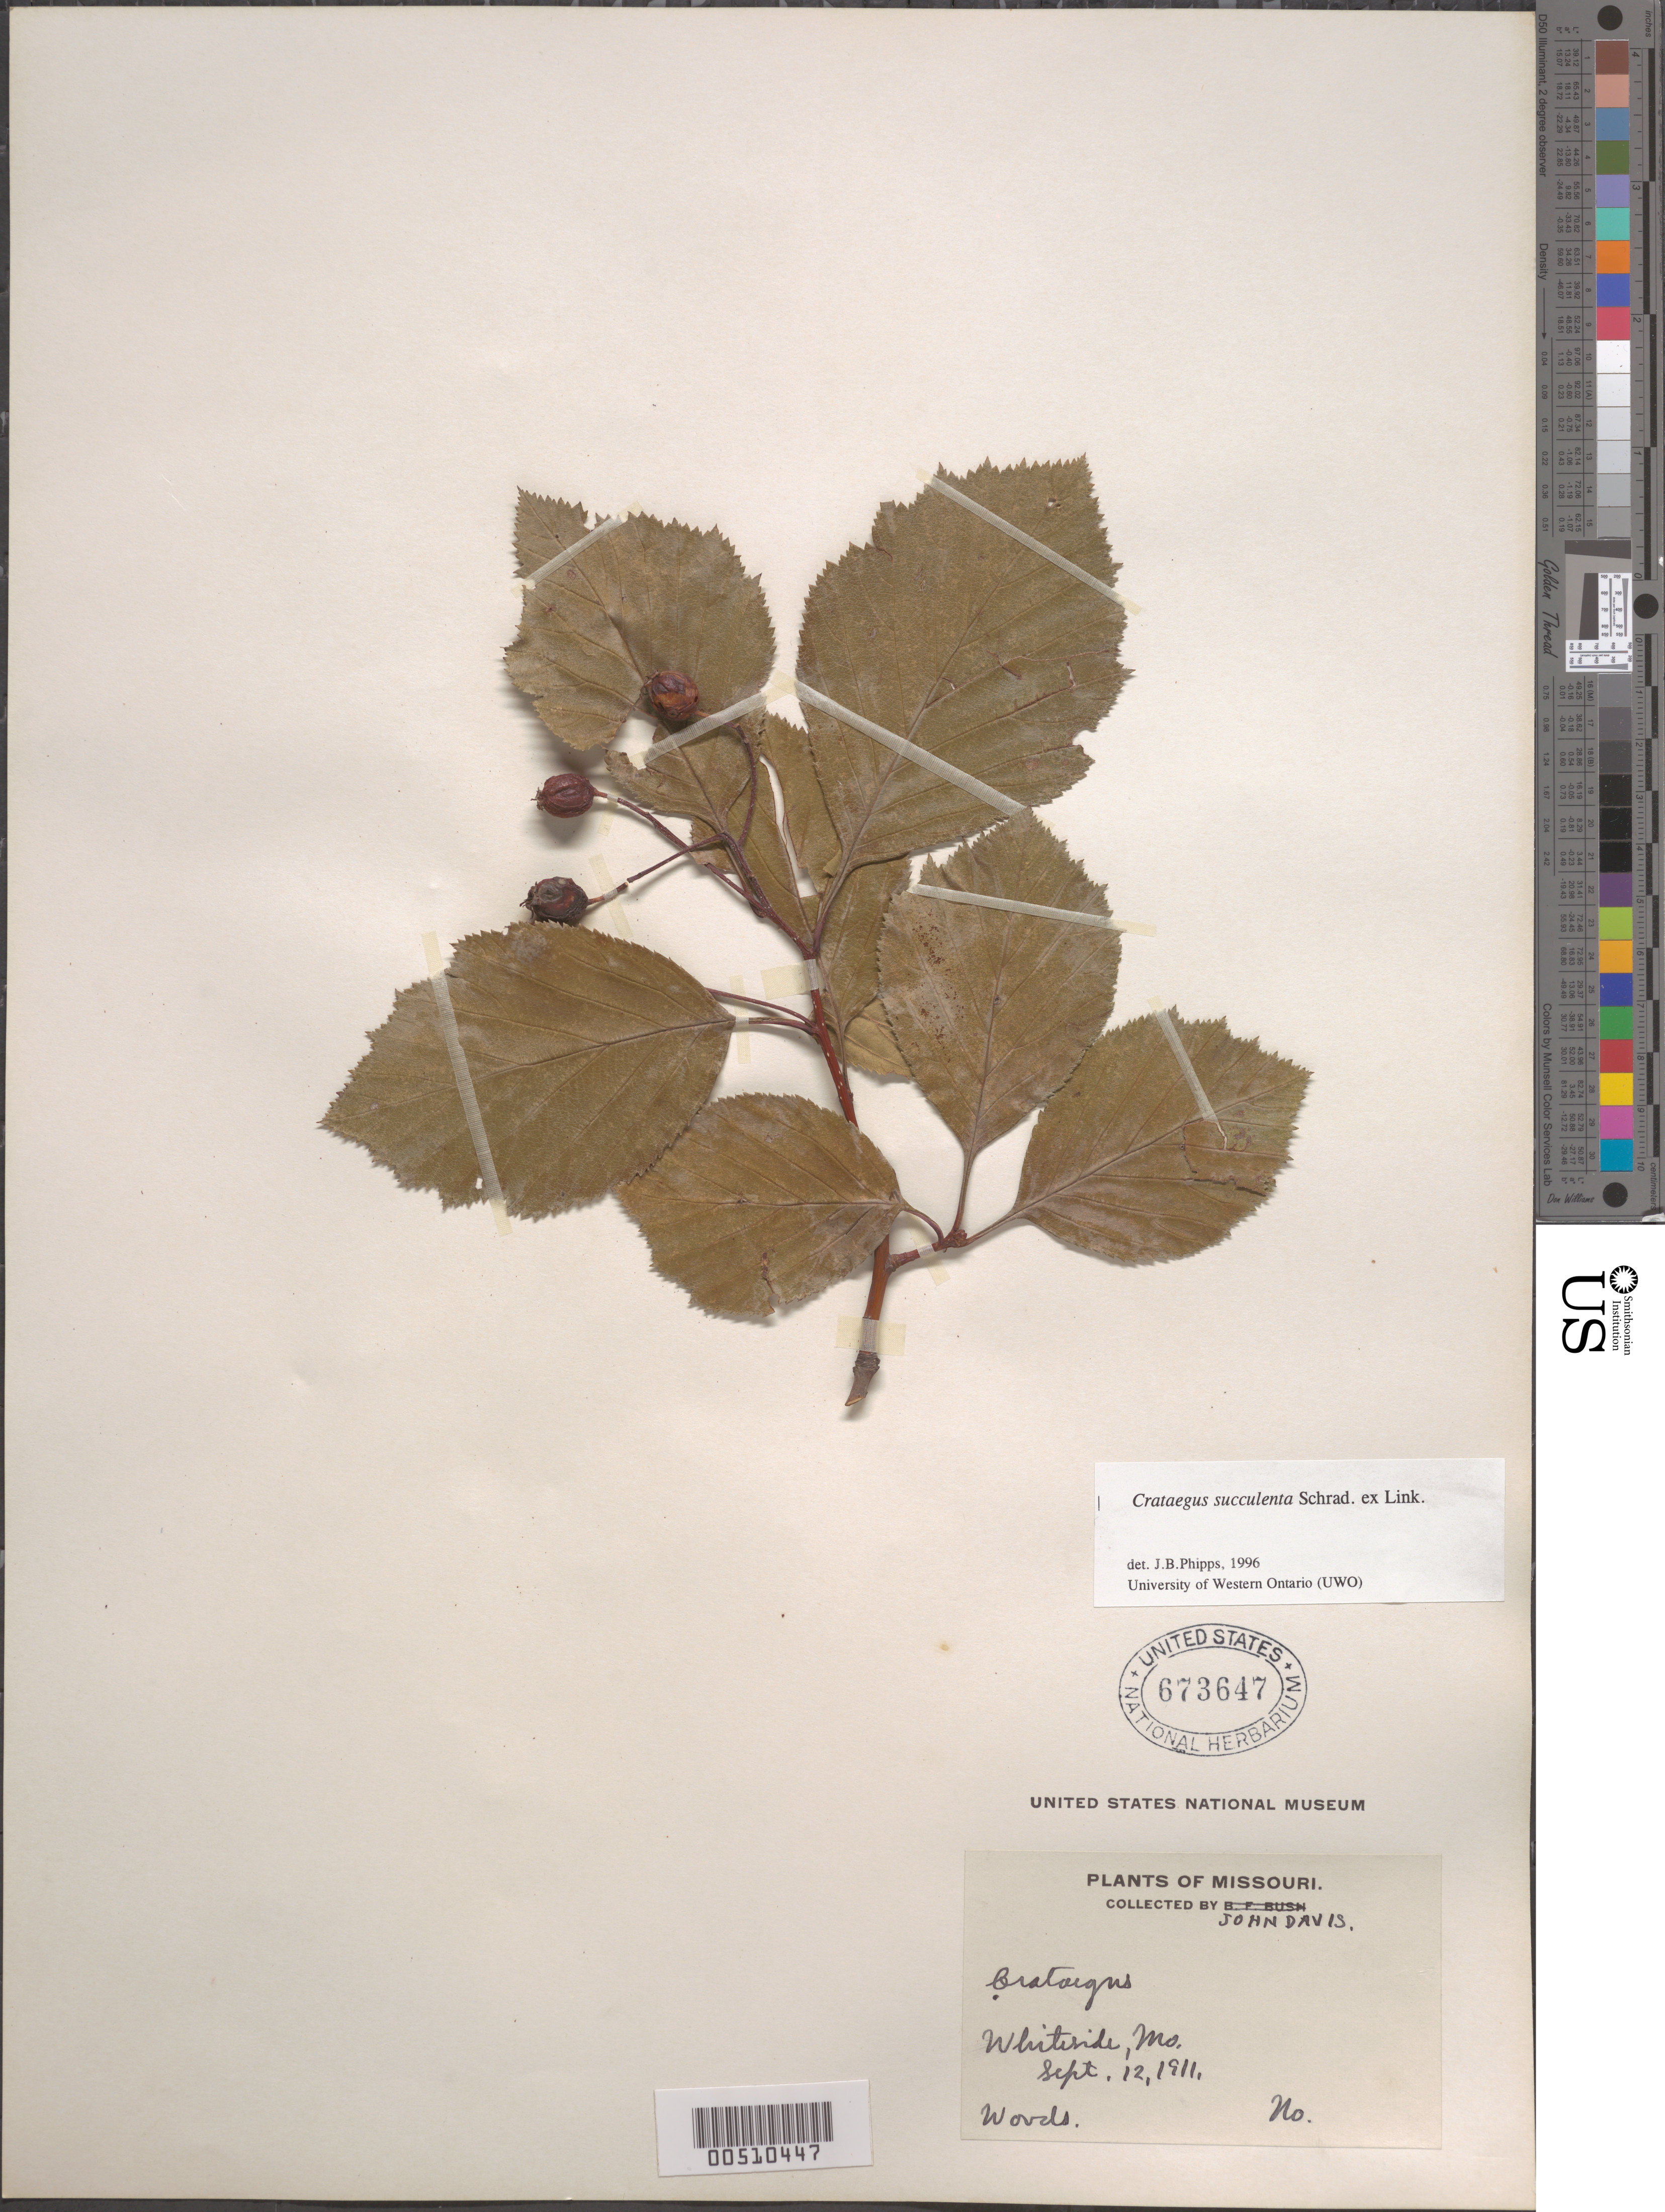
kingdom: Plantae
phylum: Tracheophyta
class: Magnoliopsida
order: Rosales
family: Rosaceae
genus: Crataegus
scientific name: Crataegus succulenta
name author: Schrad. ex Link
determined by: Phipps, James B., (UWO), University of Western Ontario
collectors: J. Davis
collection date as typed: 12 Sep 1911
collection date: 1911-09-12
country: United States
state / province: Missouri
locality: Whiteside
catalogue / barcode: US 673647